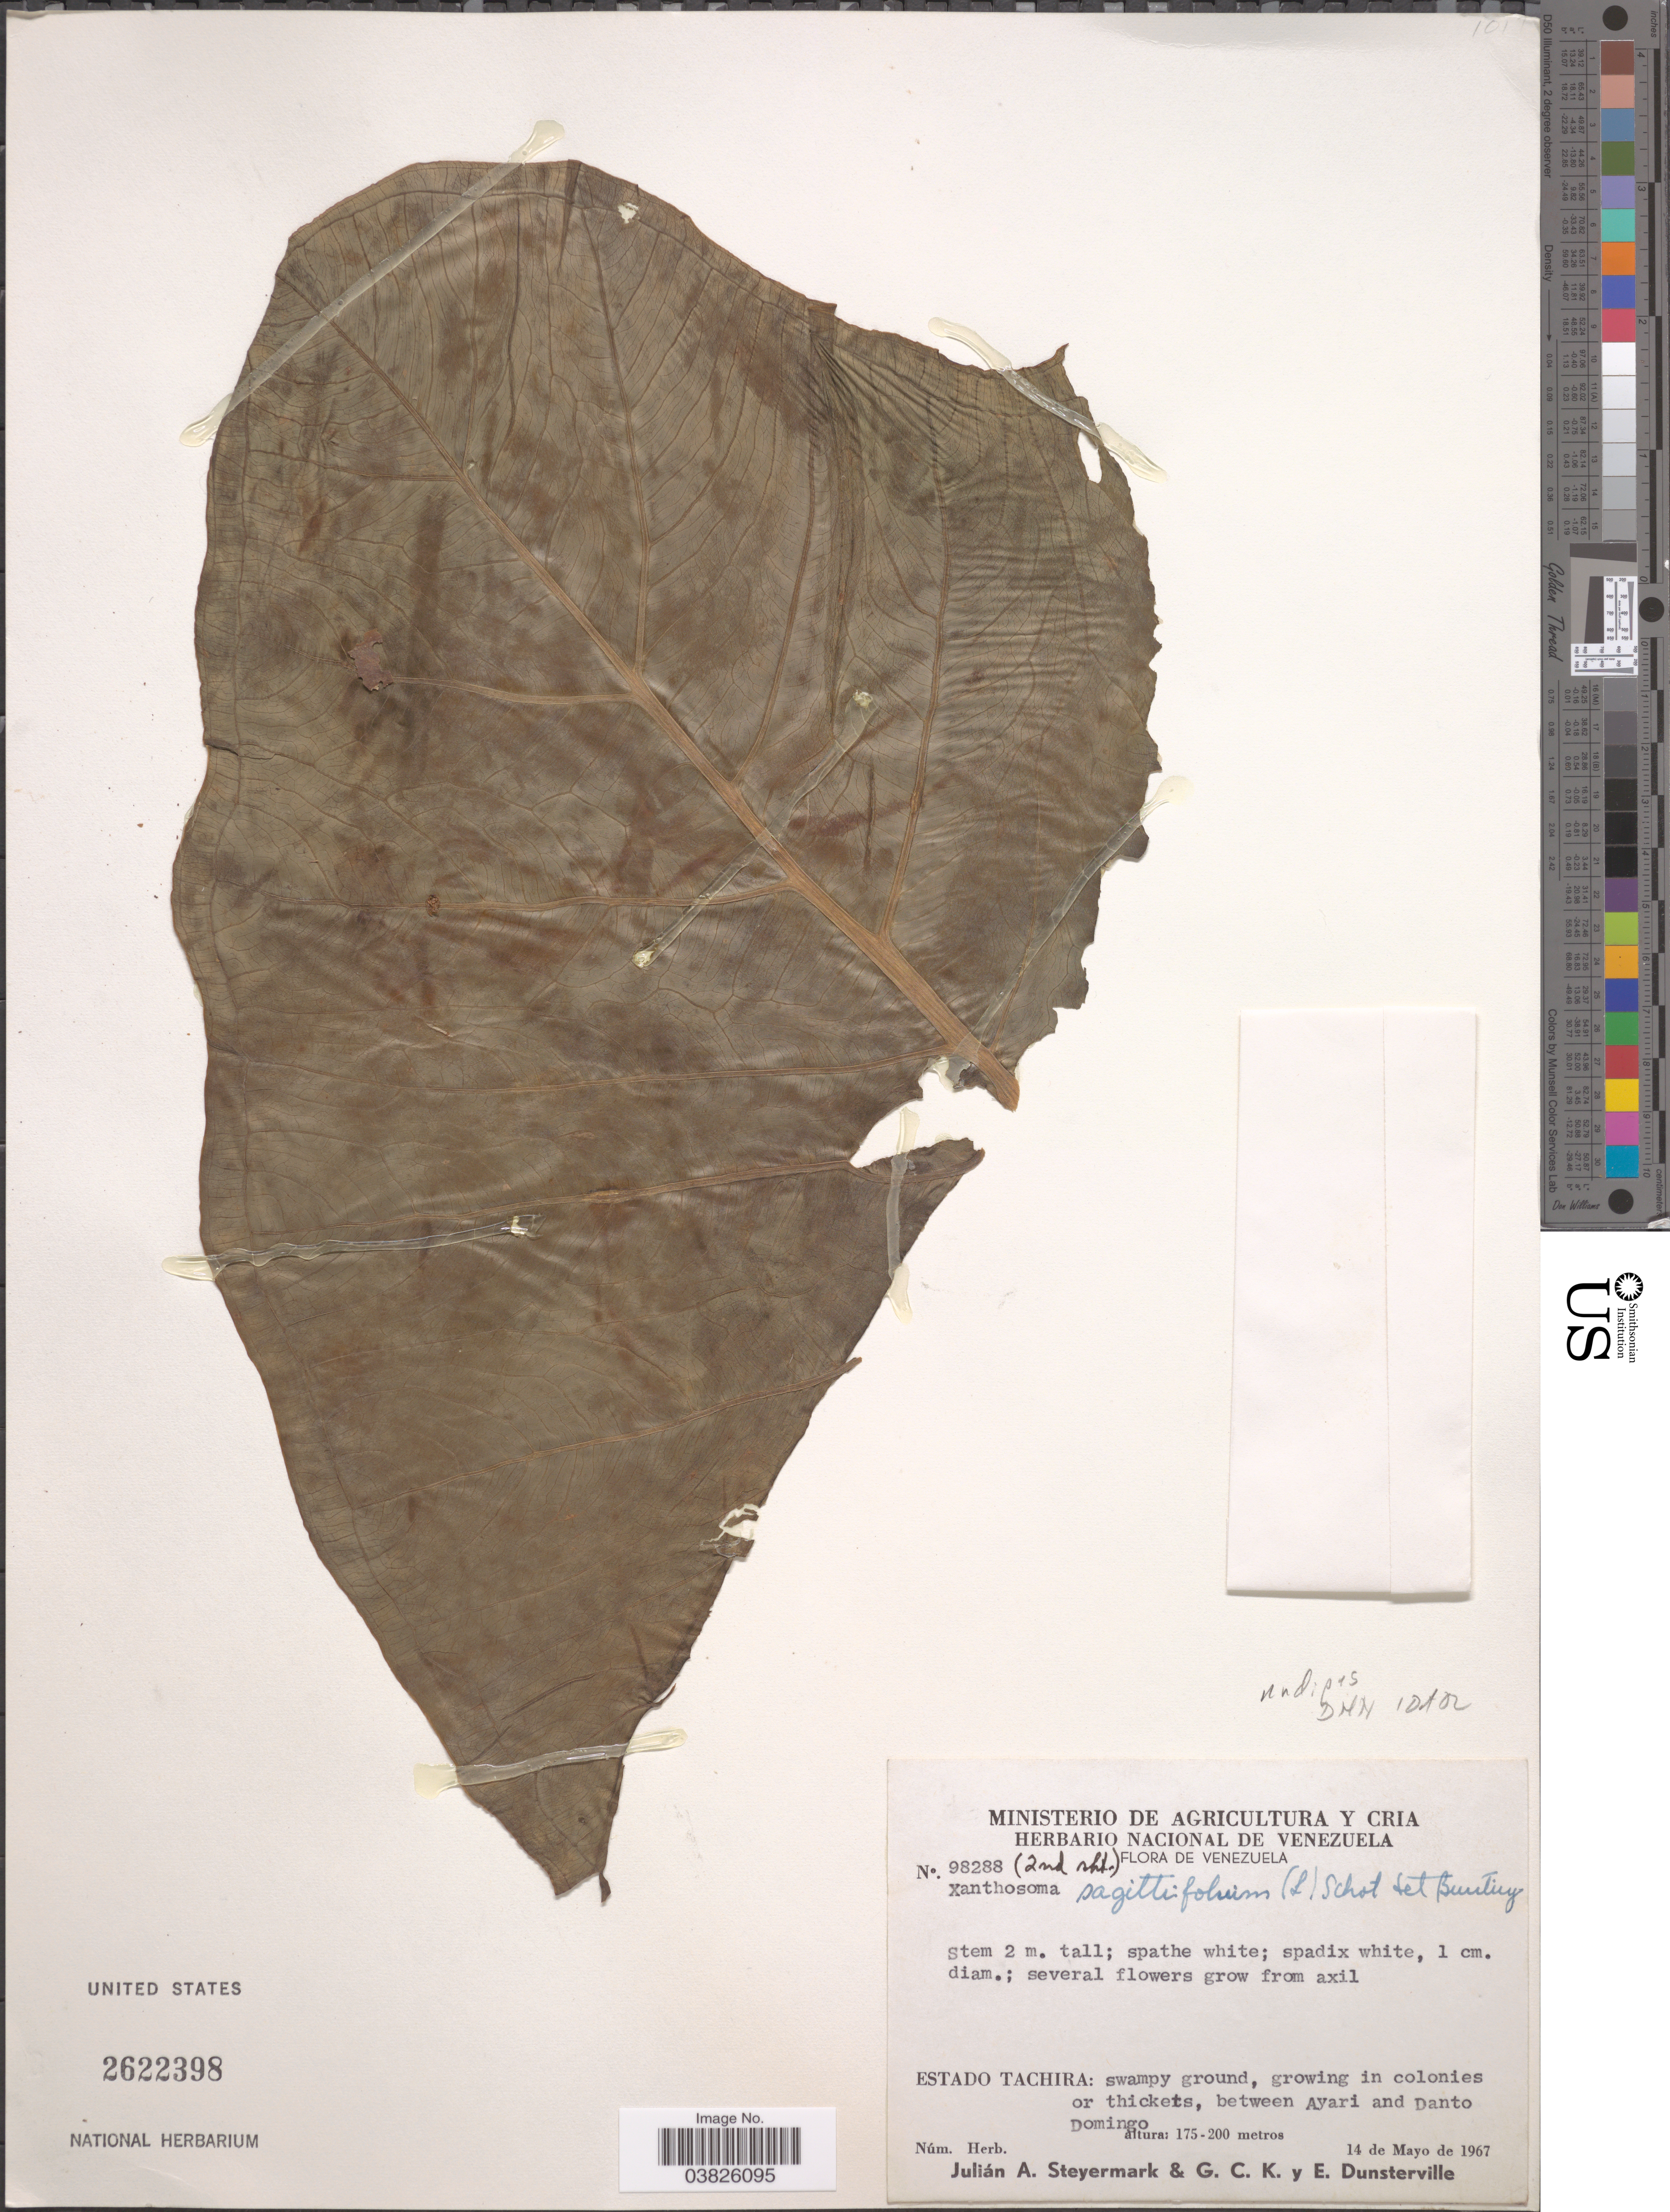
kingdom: Plantae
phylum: Tracheophyta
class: Liliopsida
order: Alismatales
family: Araceae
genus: Xanthosoma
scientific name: Xanthosoma undipes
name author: (K. Koch & C.D. Bouché) K. Koch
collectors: J. Steyermark, G. C. K. Dunsterville & E. Dunsterville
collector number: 98288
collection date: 1967-05-14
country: Venezuela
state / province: Tachira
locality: Between Ayari and Danto Domingo.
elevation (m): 175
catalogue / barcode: US 2622398